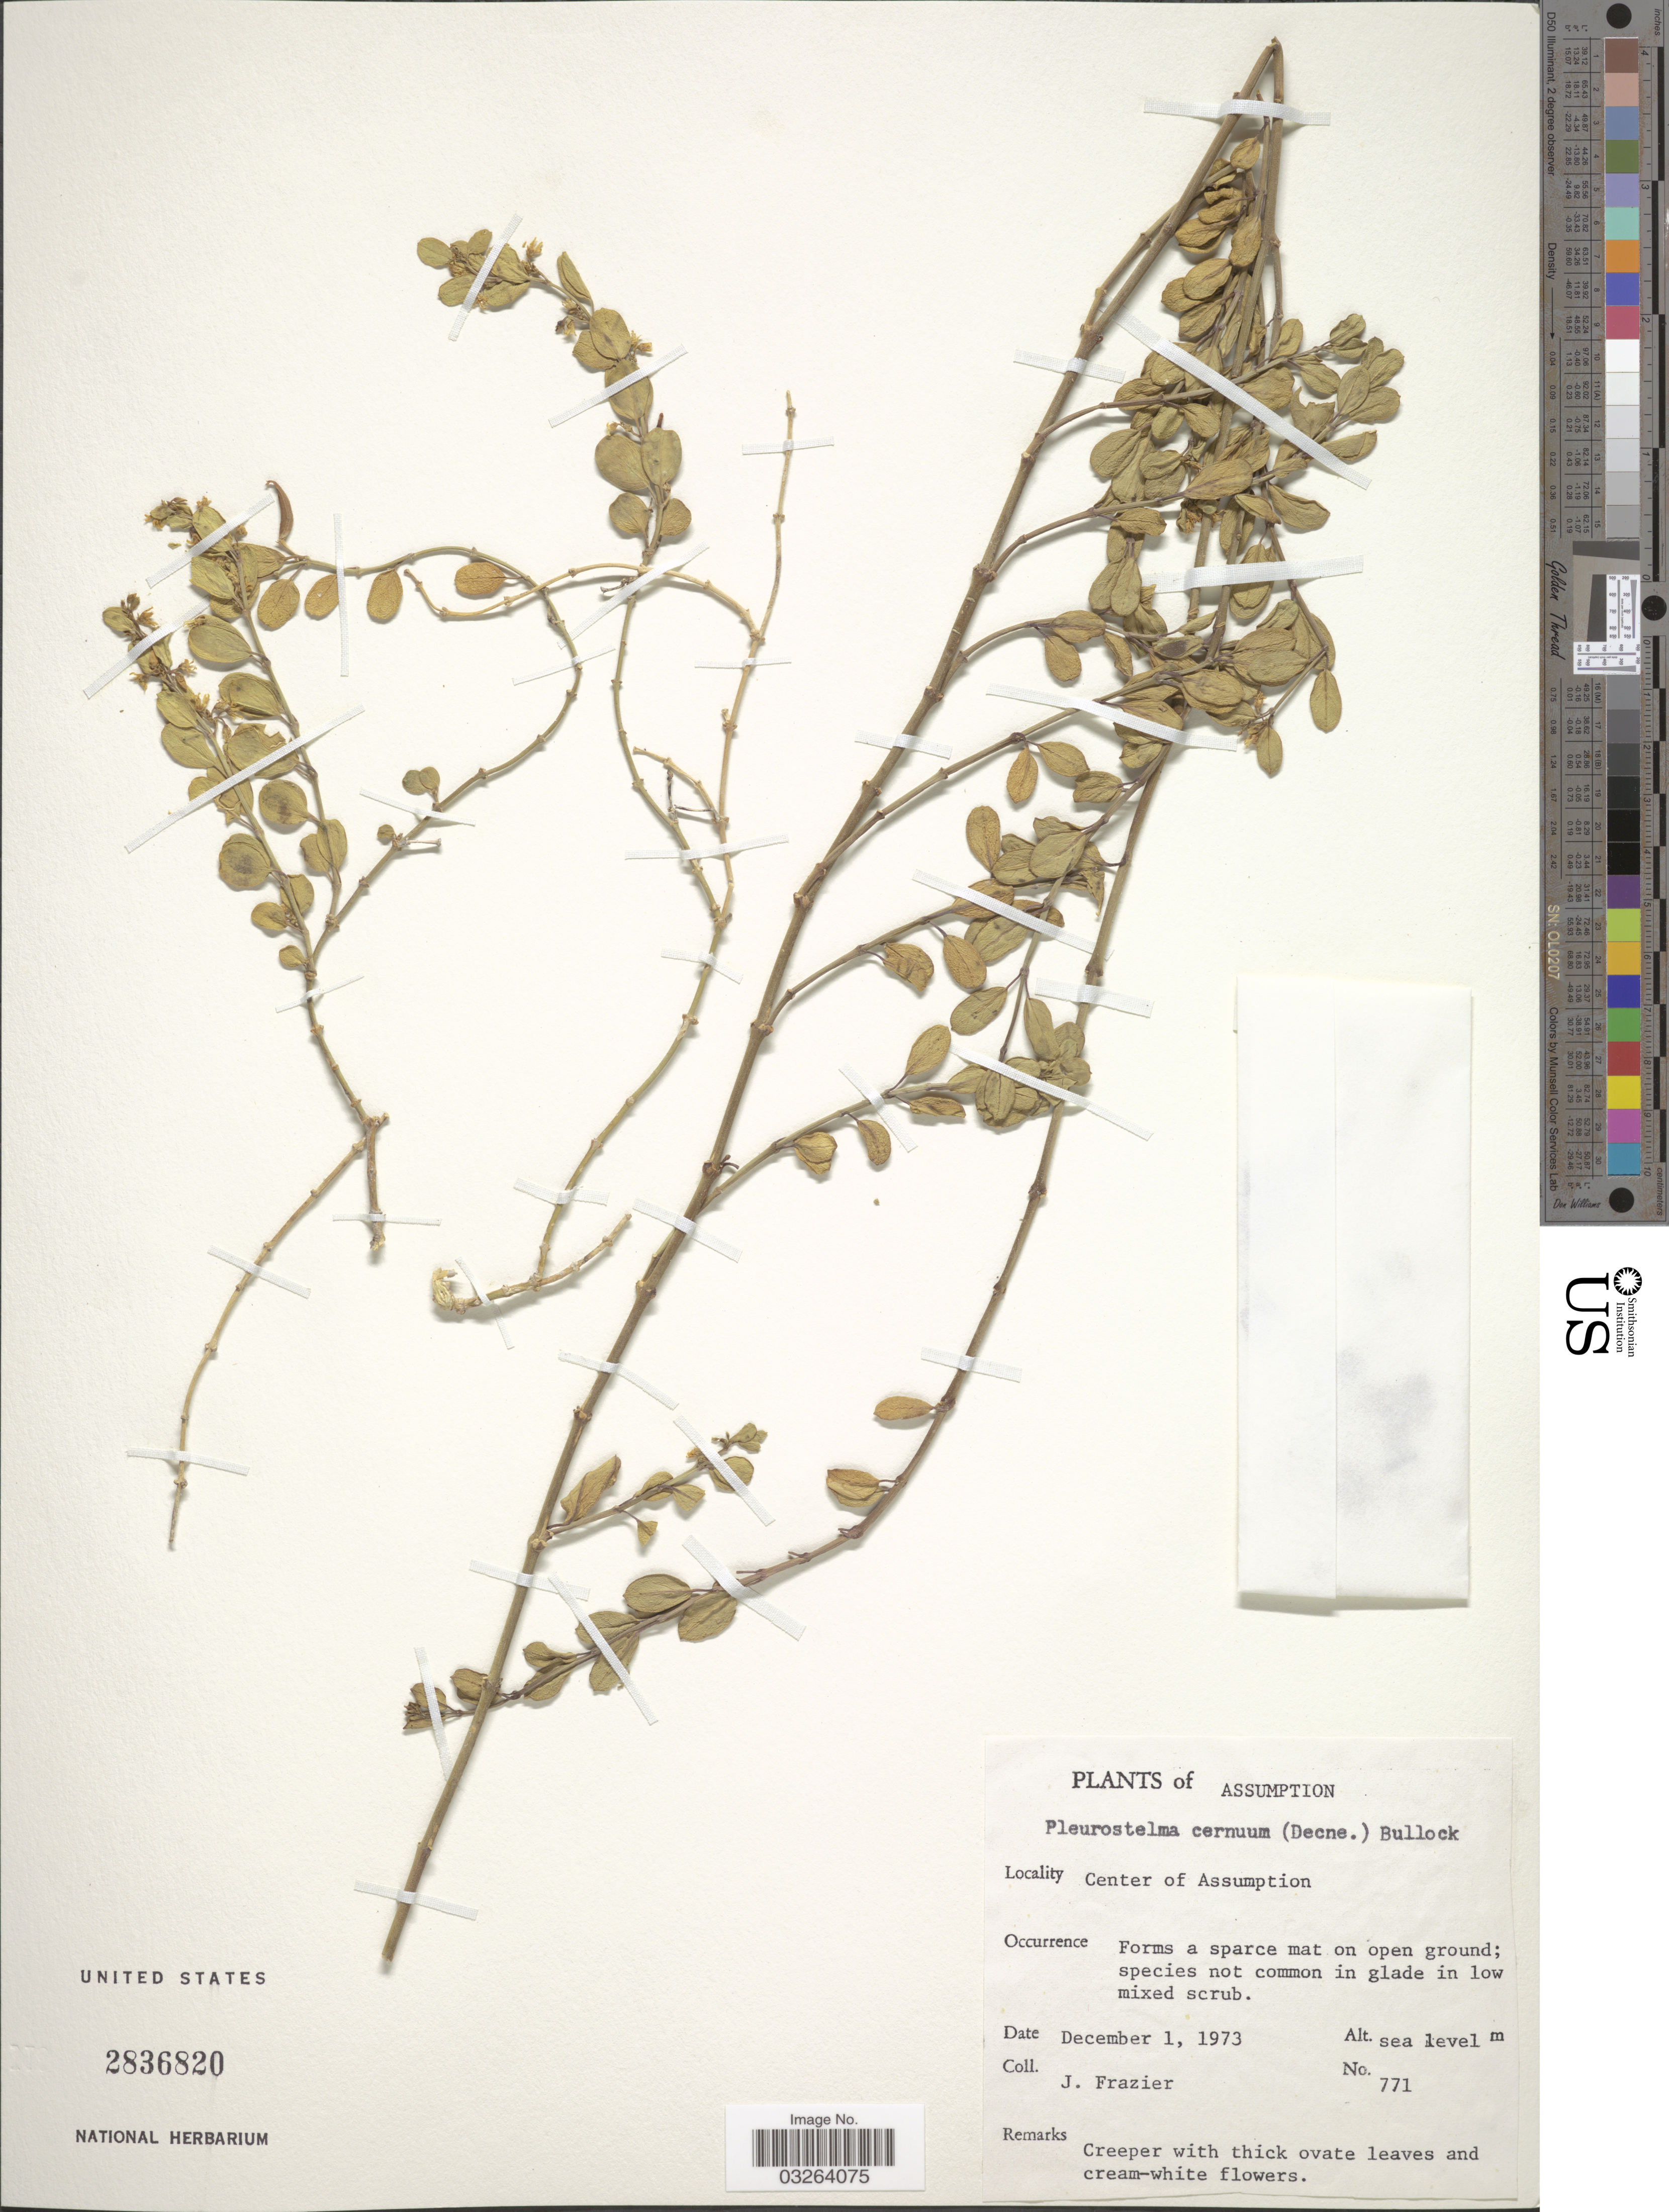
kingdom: Plantae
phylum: Tracheophyta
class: Magnoliopsida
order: Gentianales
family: Apocynaceae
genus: Pleurostelma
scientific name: Pleurostelma cernuum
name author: (Decne.) Bullock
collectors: J. Frazier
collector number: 771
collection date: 1973-12-01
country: Seychelles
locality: Assumption. Center of Assumption.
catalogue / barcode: US 2836820